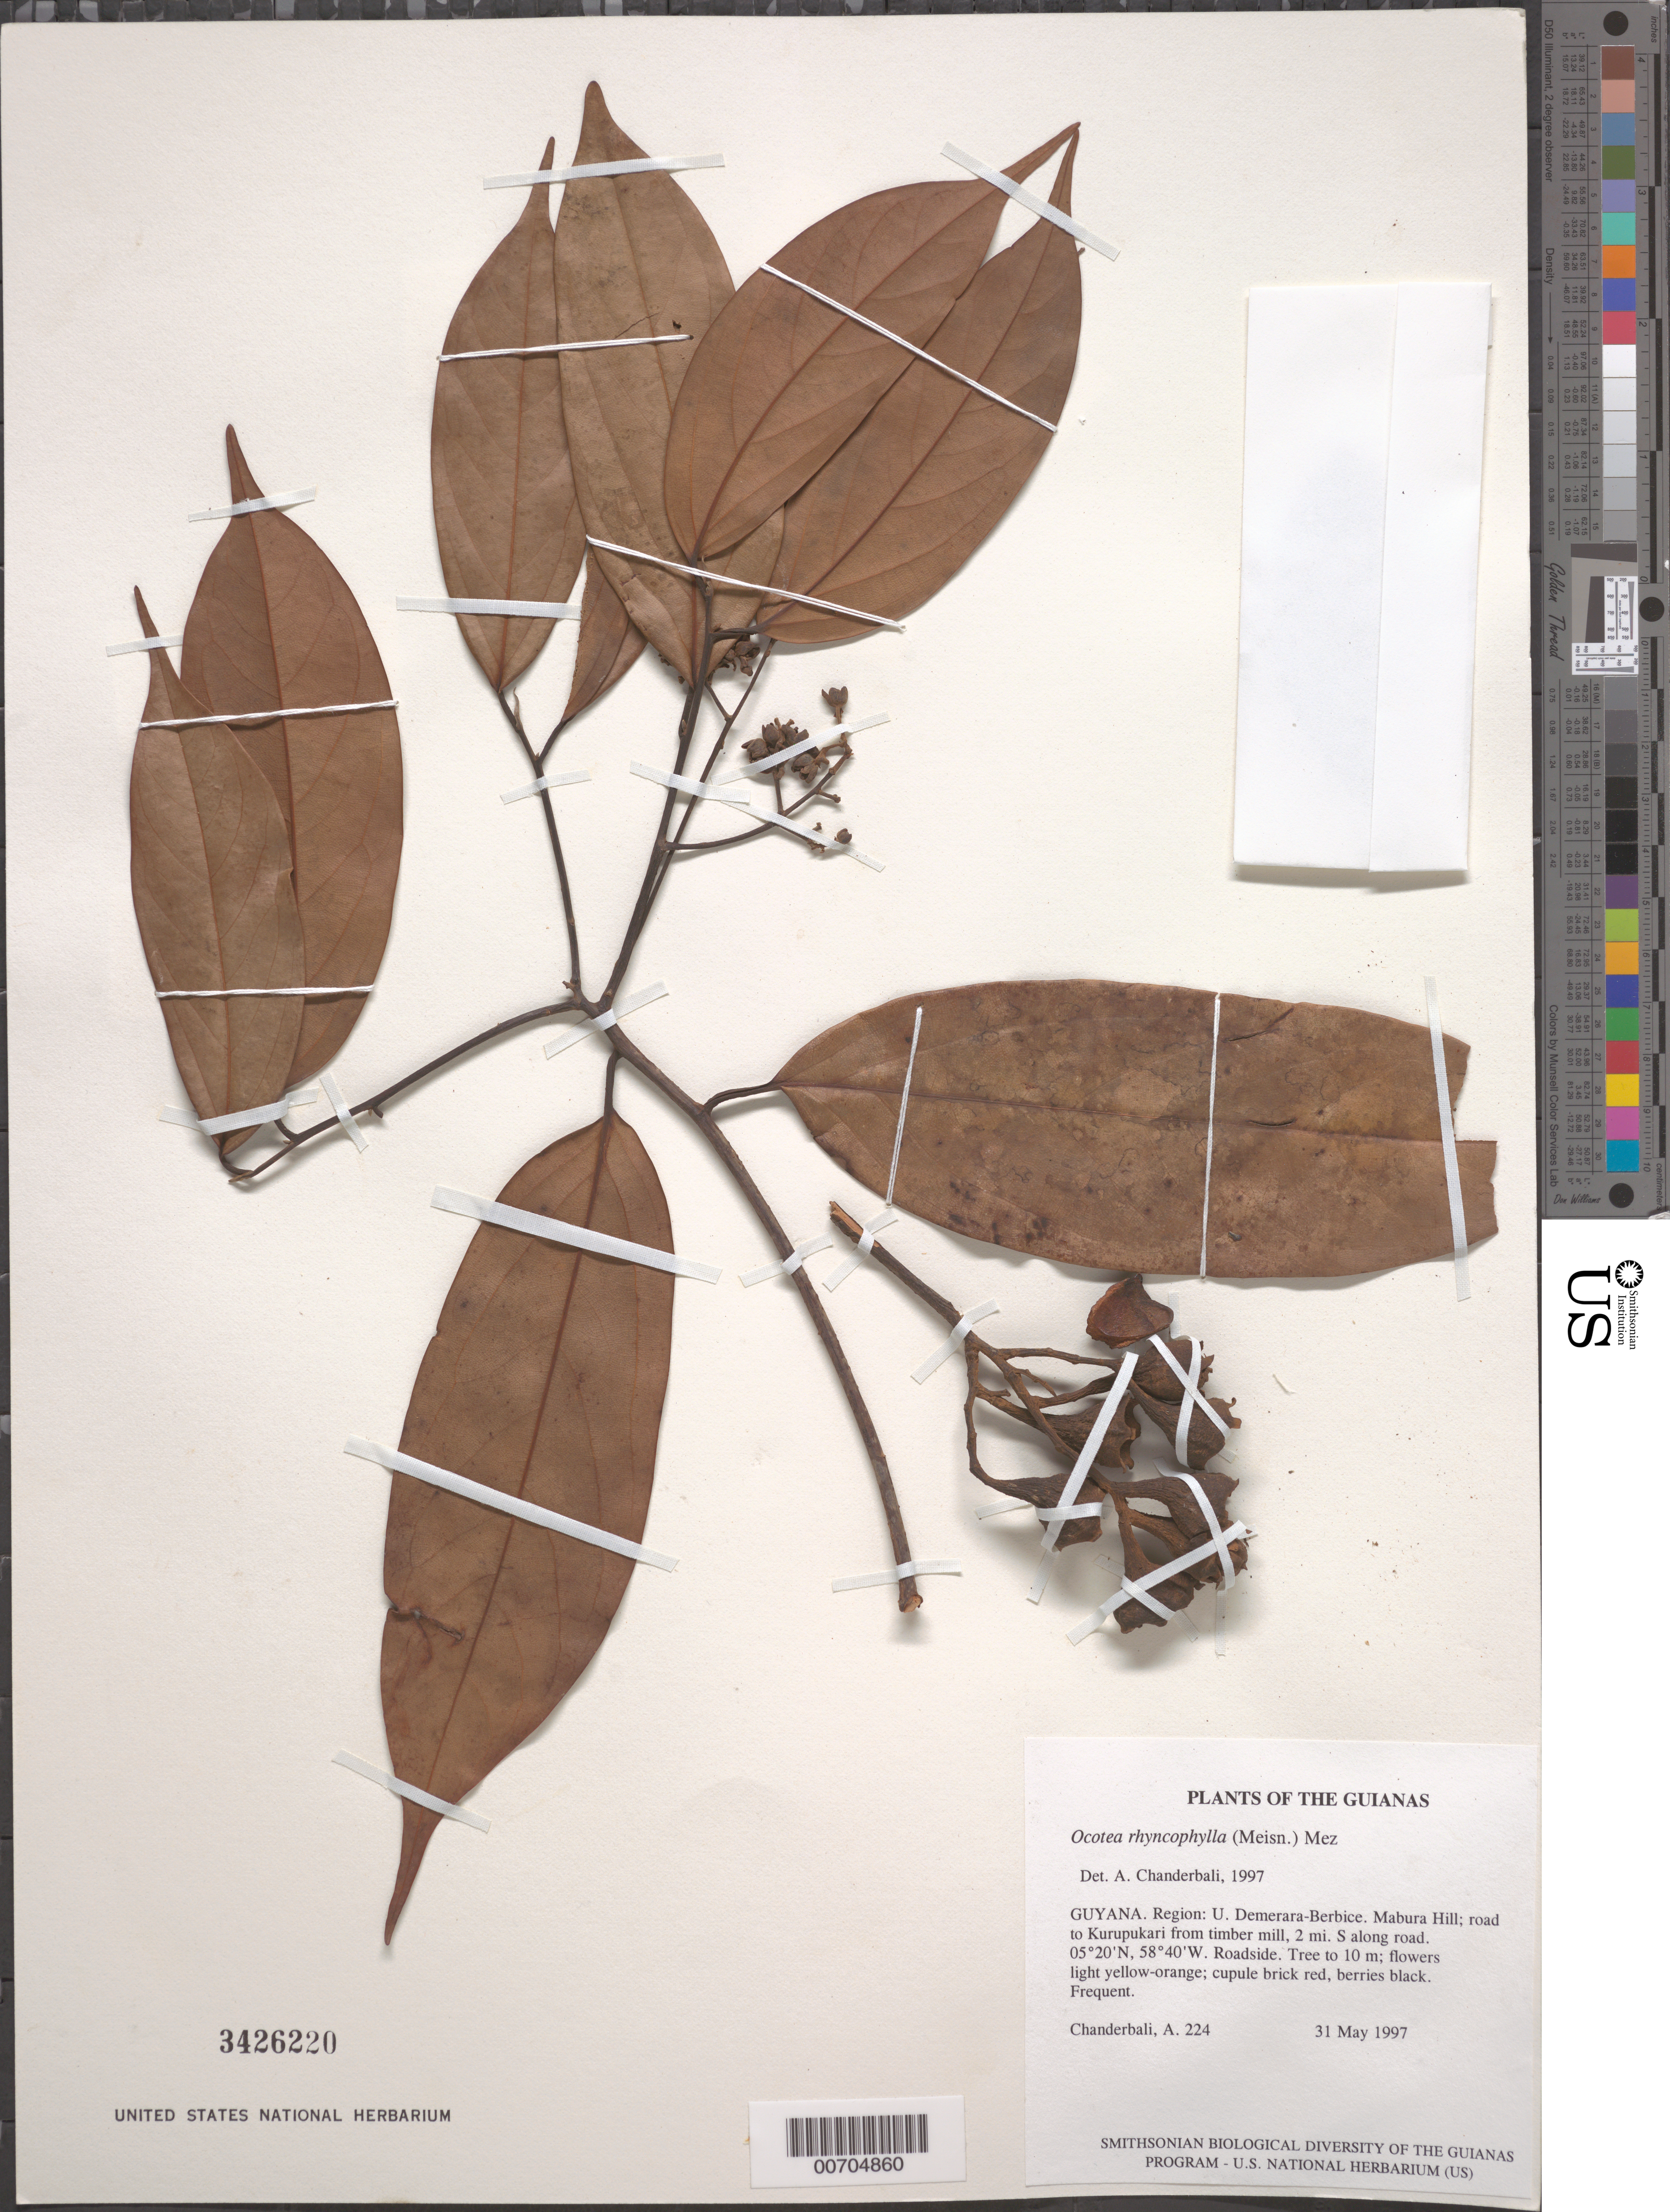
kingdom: Plantae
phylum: Tracheophyta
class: Magnoliopsida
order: Laurales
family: Lauraceae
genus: Ocotea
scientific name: Ocotea rhynchophylla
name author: (Hieron.) Mez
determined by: Chanderbali, Andre Shashi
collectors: A. S. Chanderbali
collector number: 224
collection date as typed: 31 May 1997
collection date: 1997-05-31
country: Guyana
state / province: U. Demerara-Berbice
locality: Mabura Hill; road to Kurupukari from timber mill, 2 mi. S along road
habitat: Roadside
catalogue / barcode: US 3426220